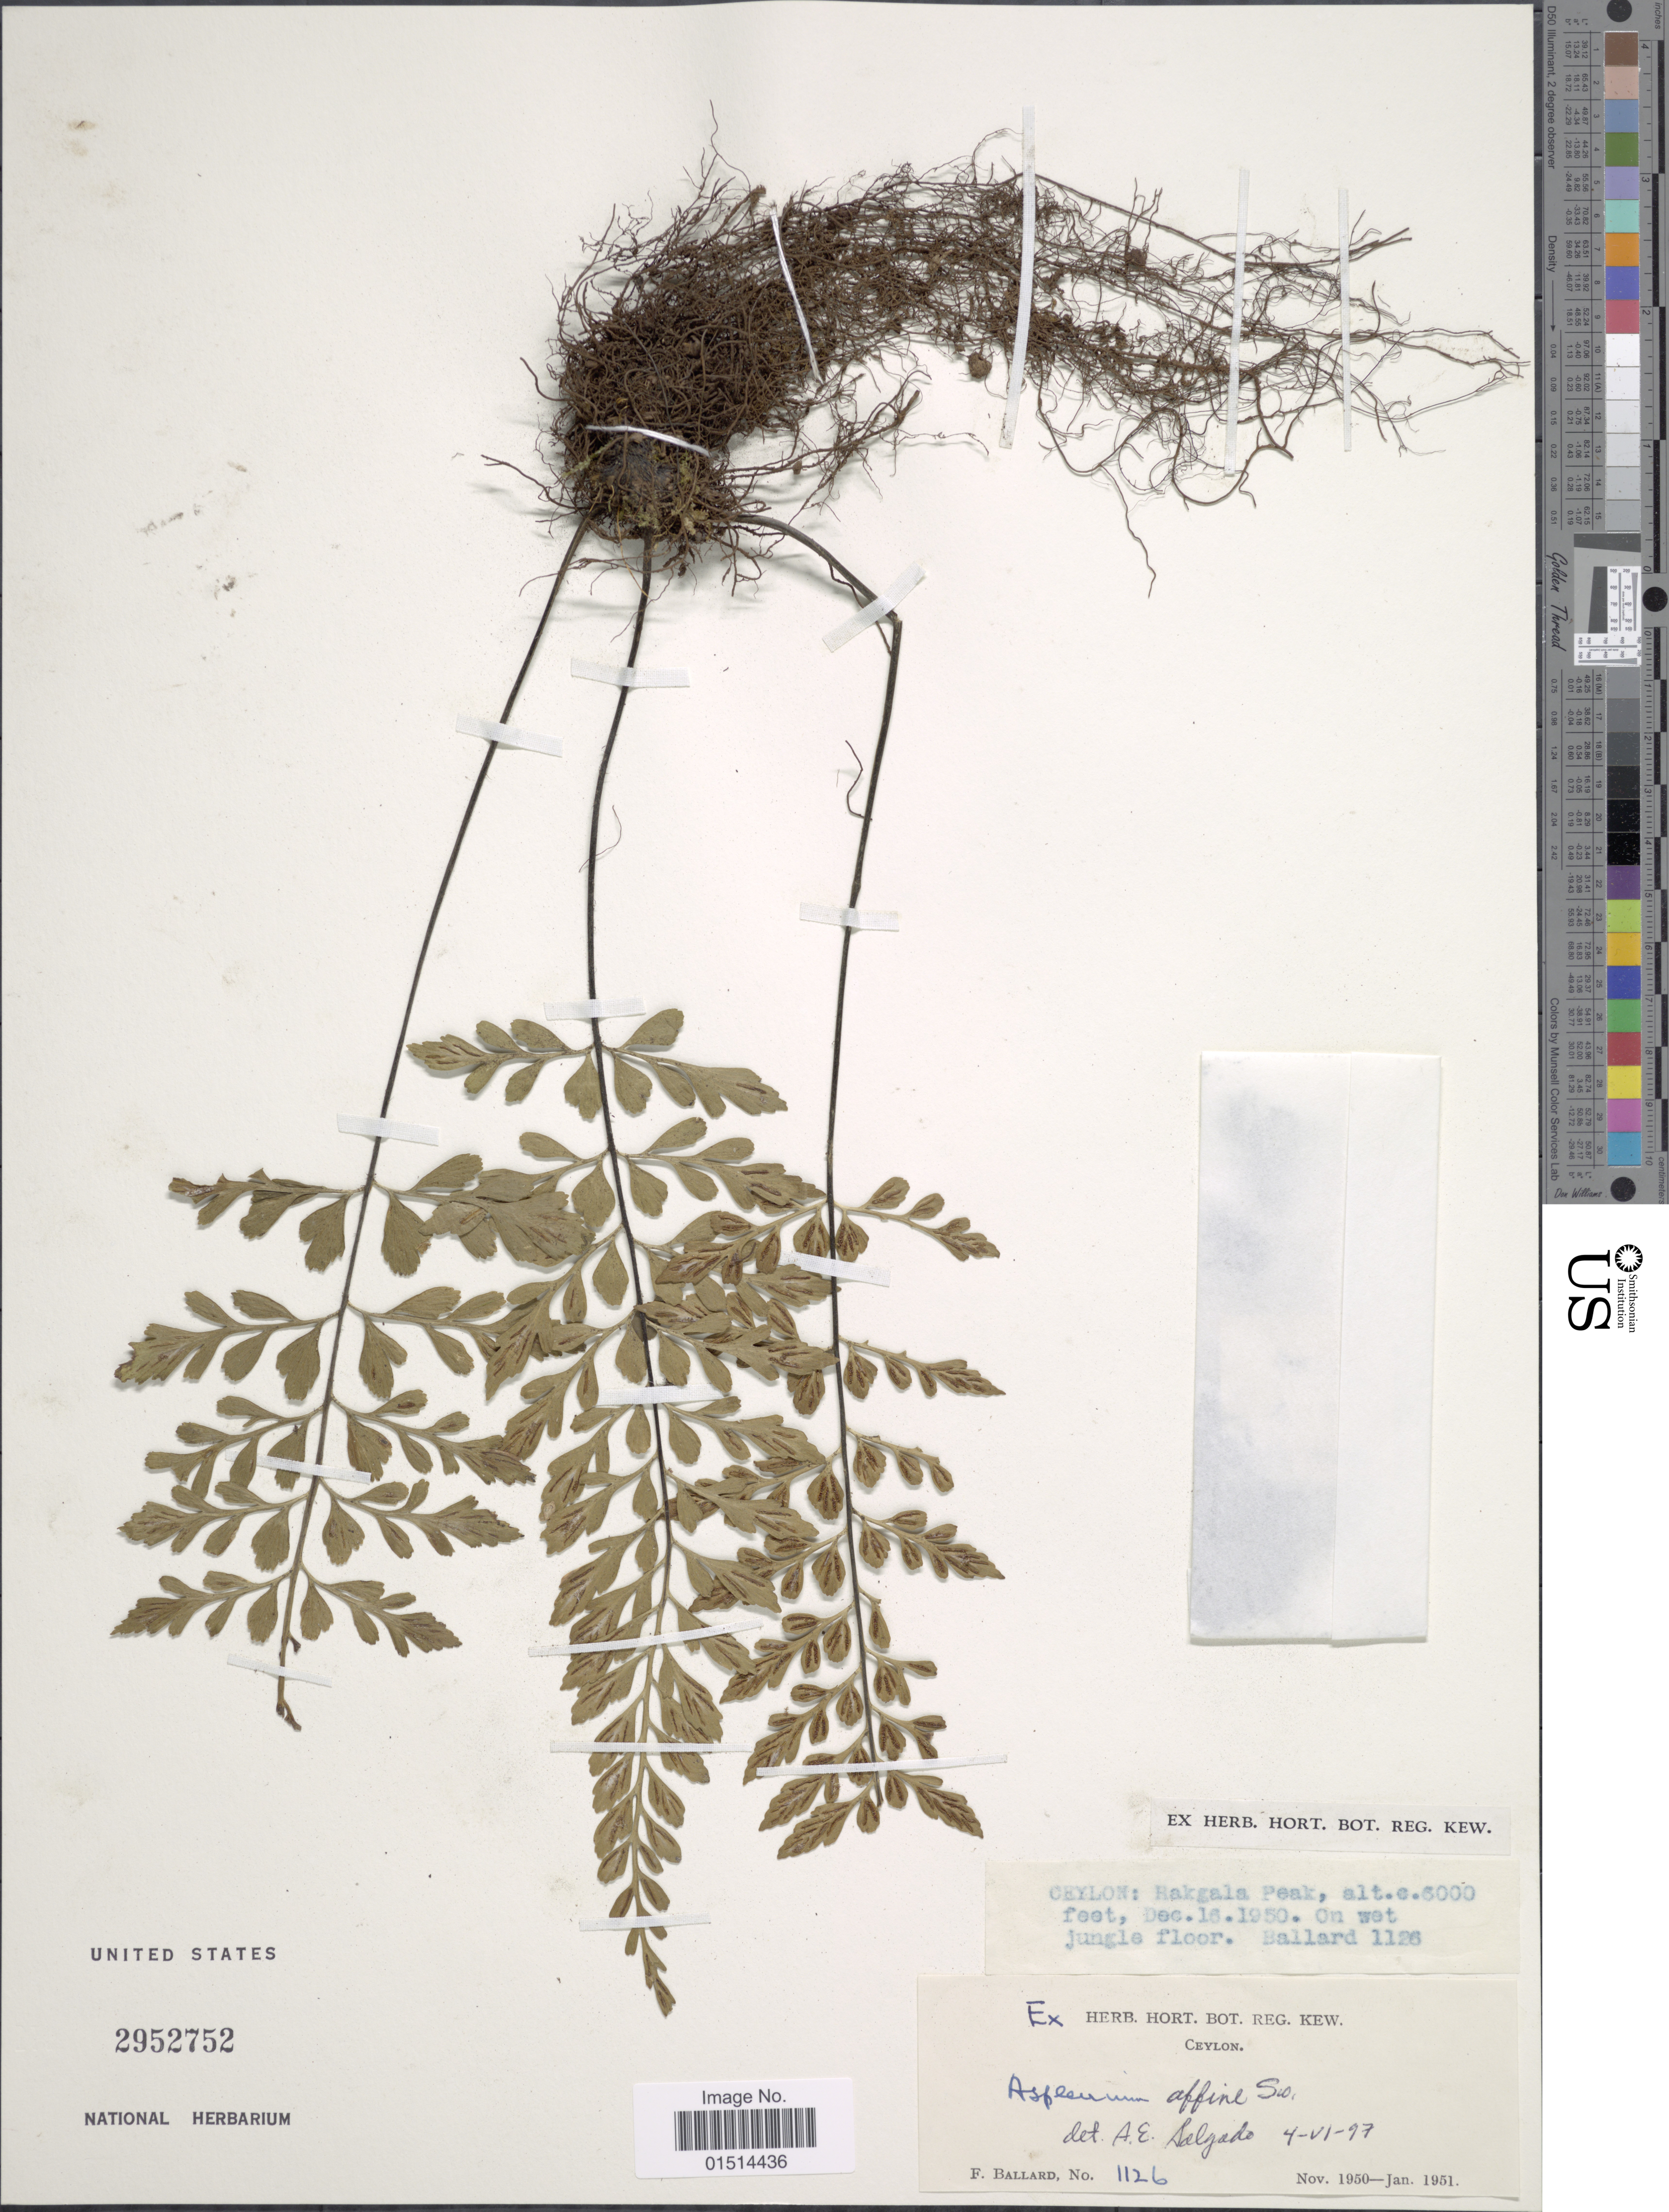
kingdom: Plantae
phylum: Tracheophyta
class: Polypodiopsida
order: Polypodiales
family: Aspleniaceae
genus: Asplenium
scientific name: Asplenium affine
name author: Sw.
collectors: F. Ballard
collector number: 1126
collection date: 1950-11/1951-01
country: Sri Lanka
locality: Ceylon, Hakgala Peak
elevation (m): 1829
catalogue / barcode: US 2952752